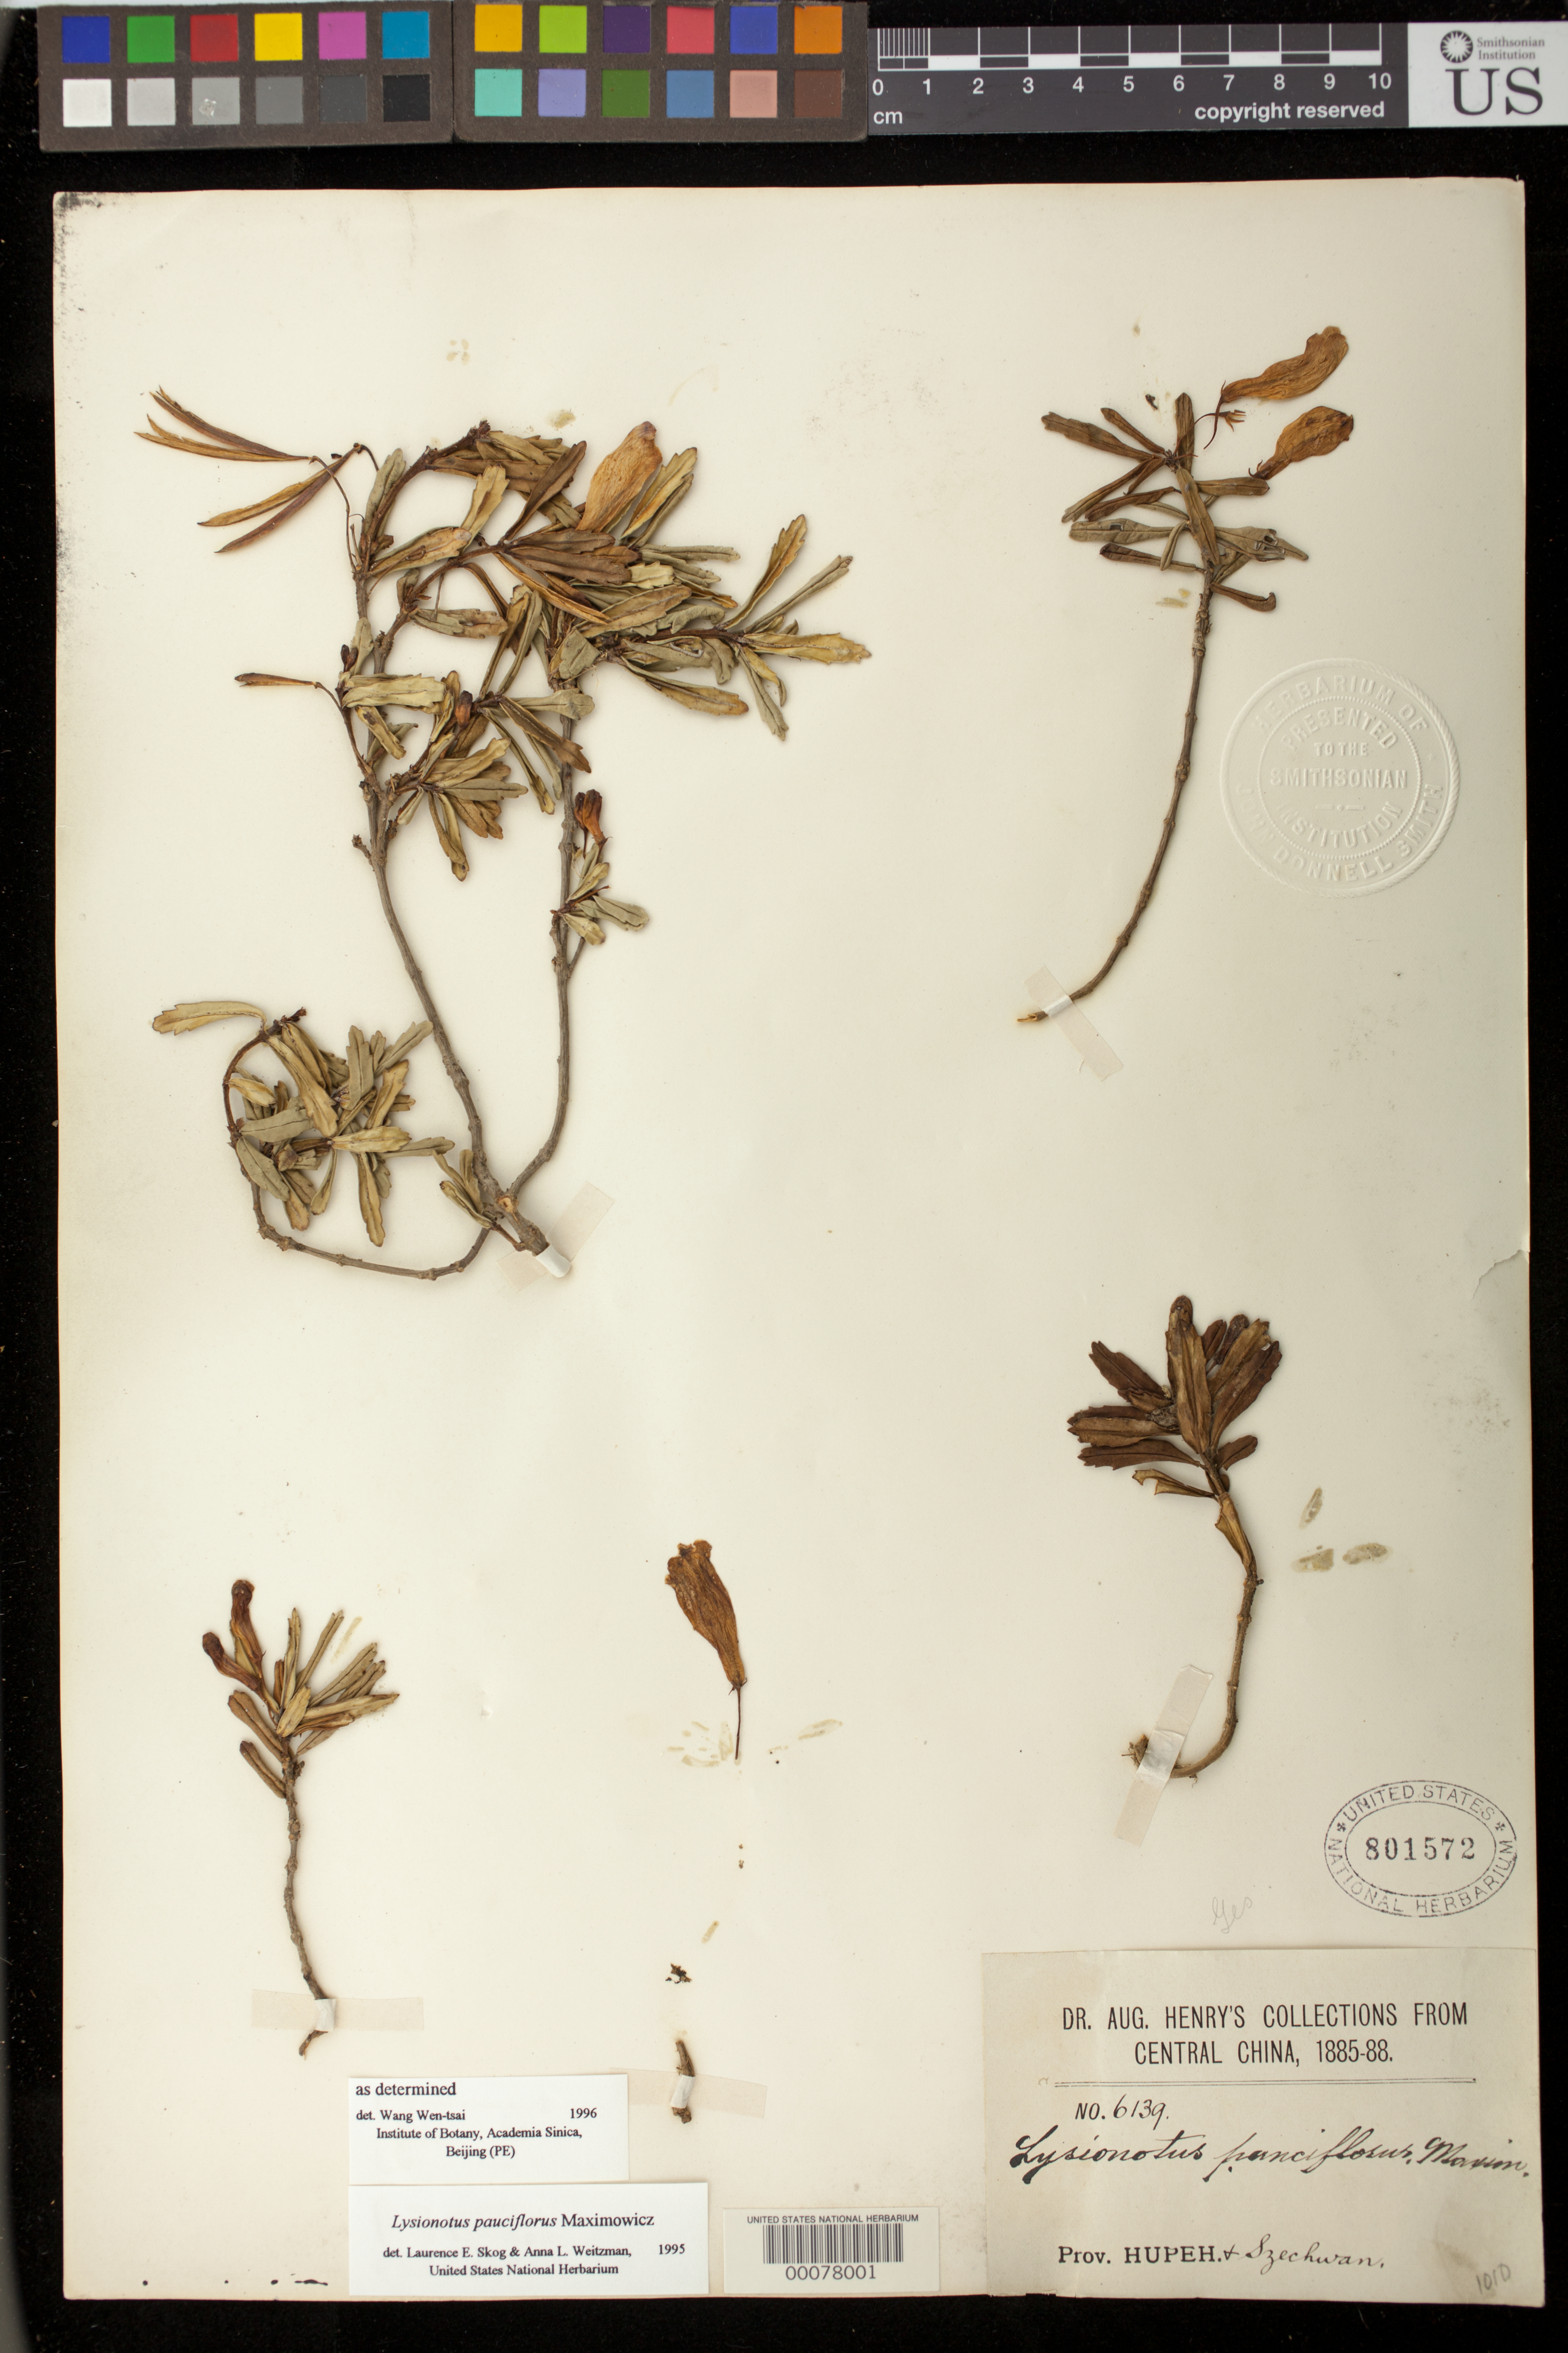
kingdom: Plantae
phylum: Tracheophyta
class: Magnoliopsida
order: Lamiales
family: Gesneriaceae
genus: Lysionotus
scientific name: Lysionotus pauciflorus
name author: Maxim.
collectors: A. Henry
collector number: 6139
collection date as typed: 1885-1888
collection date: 1885/1888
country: China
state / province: Hubei/Sichuan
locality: Hupeh and Szechwan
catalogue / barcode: US 801572